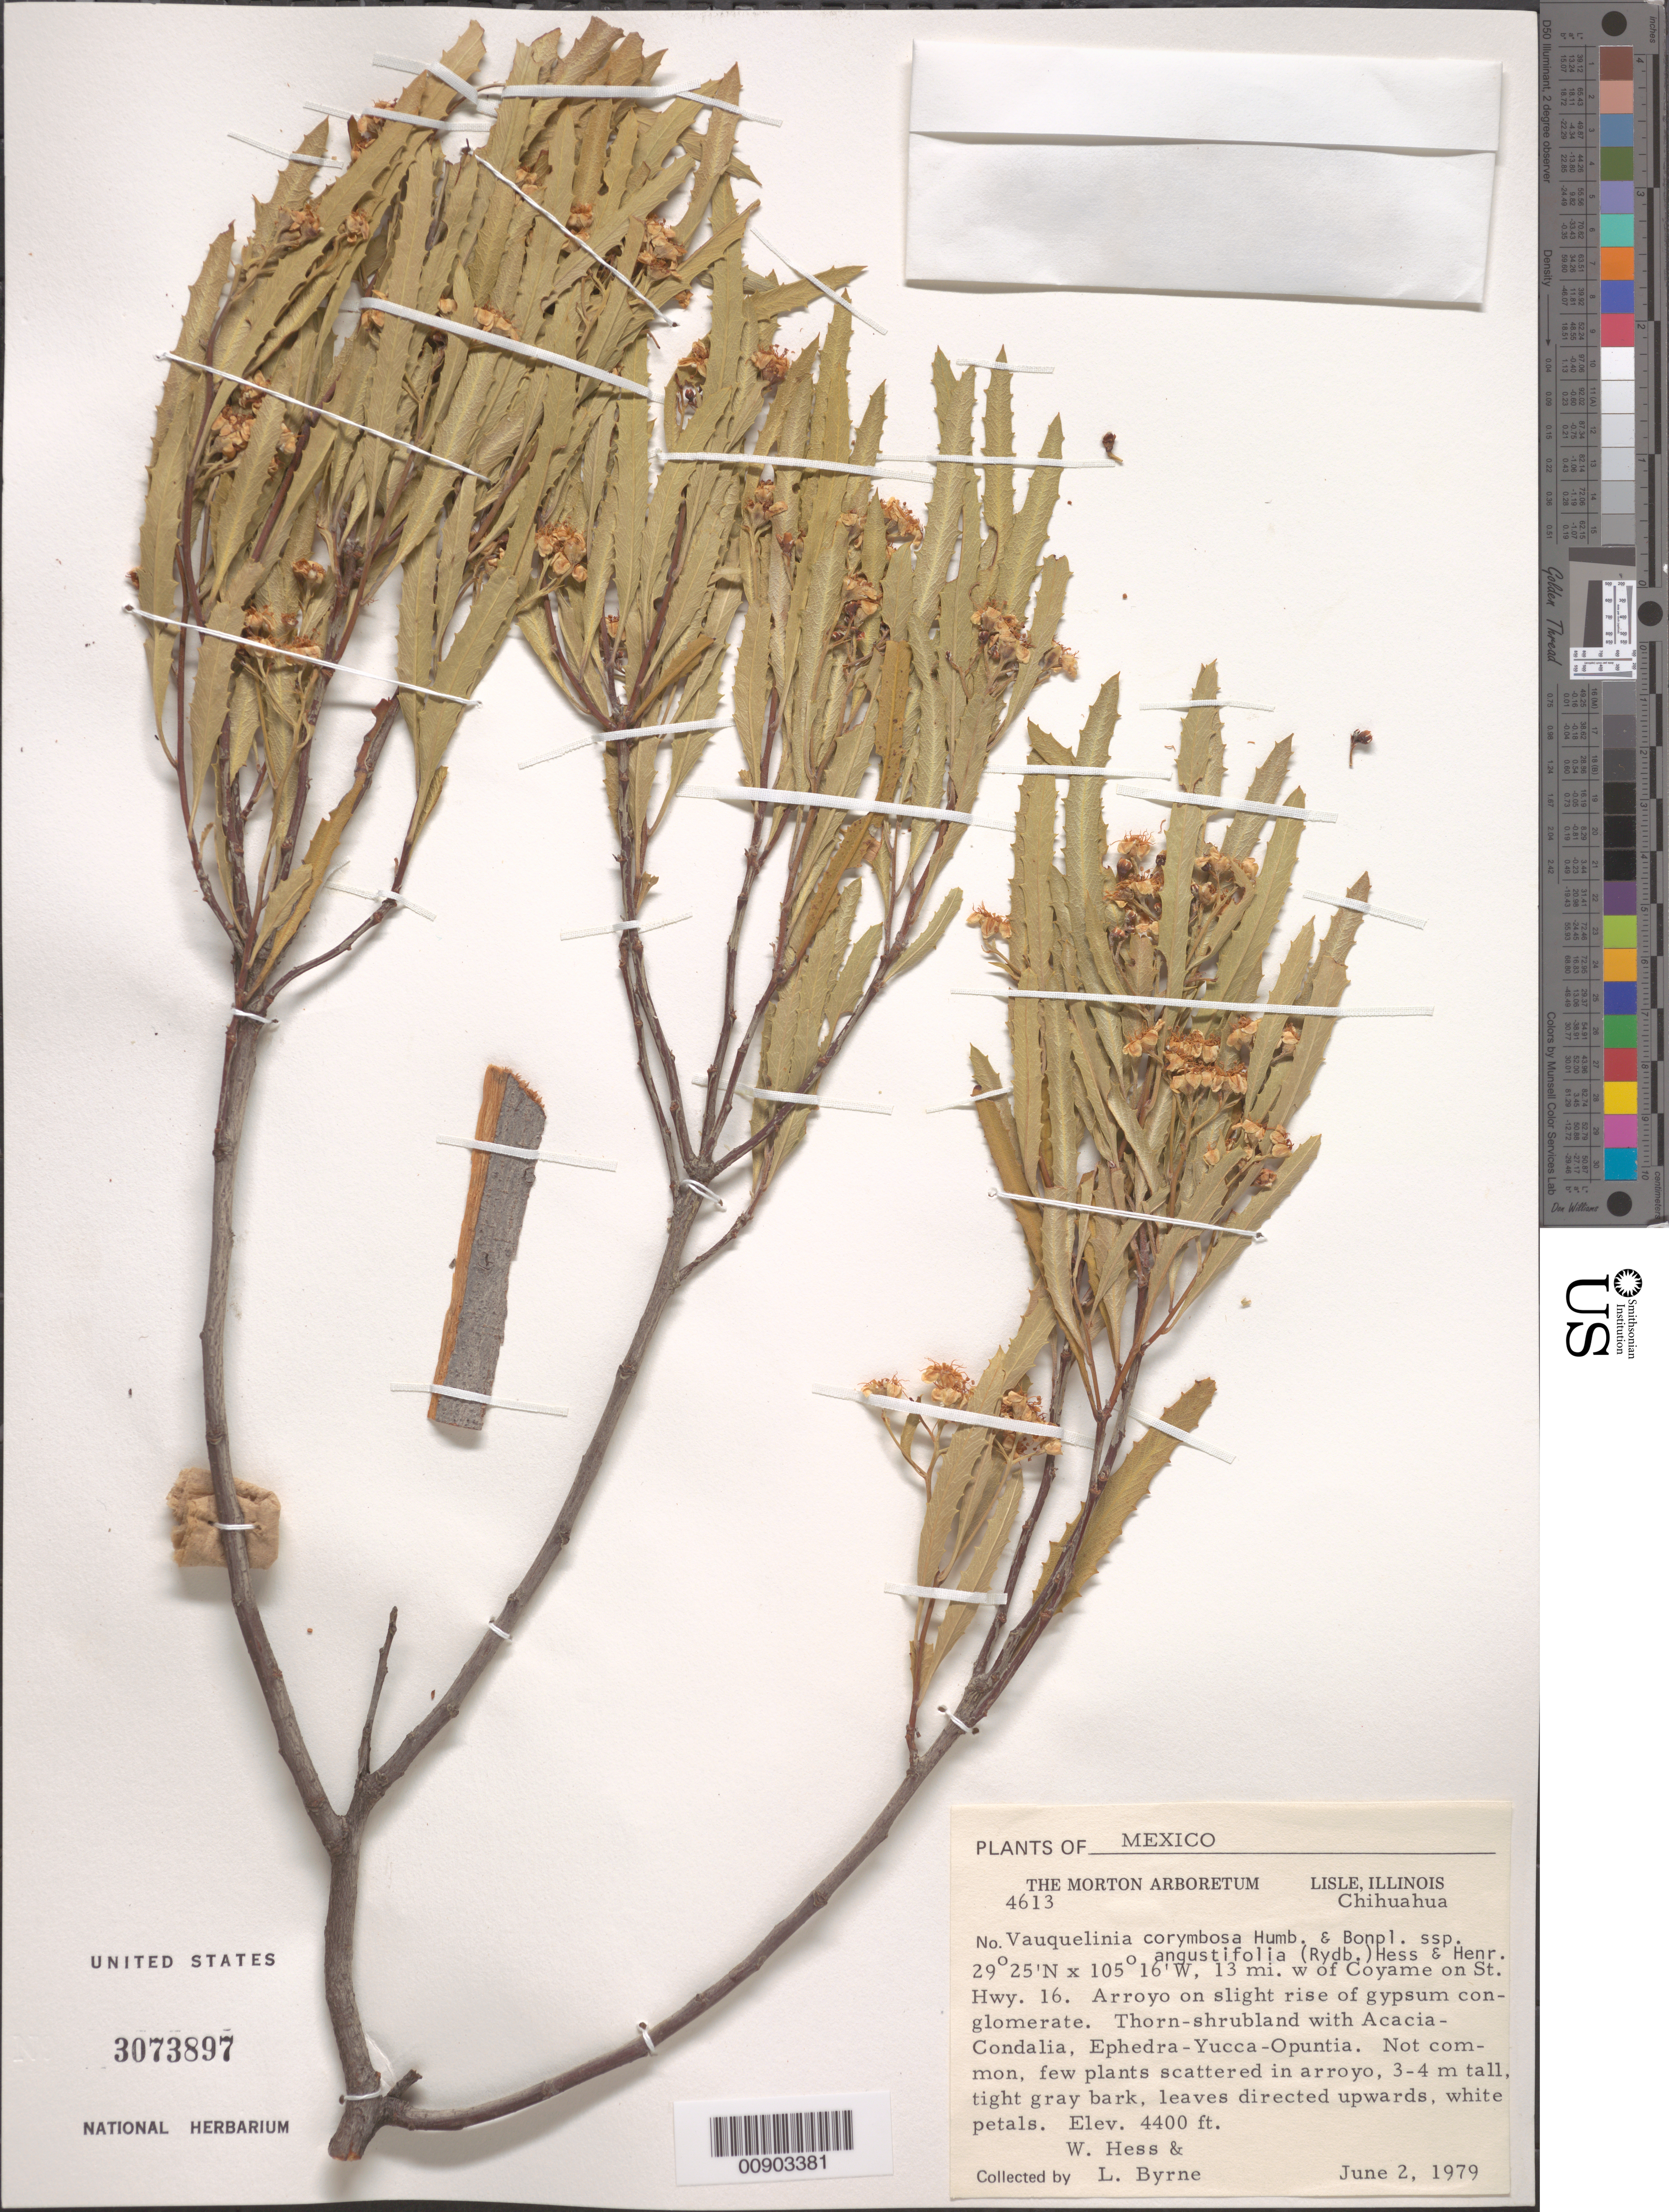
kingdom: Plantae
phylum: Tracheophyta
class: Magnoliopsida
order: Rosales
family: Rosaceae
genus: Vauquelinia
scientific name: Vauquelinia corymbosa subsp. angustifolia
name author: (Rydb.) W.J. Hess & Henrickson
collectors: W. Hess & L. Byrne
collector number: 4613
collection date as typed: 02 Jun 1979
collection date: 1979-06-02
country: Mexico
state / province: Chihuahua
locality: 13 miles W of Coyame on St. Hwy. 16. Chihuahua.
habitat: In arroyo on slight rise of gypsum conglomerate. Thorn-shrubland with Acacia-Condalia, Ephedra-Yucca-Opuntia.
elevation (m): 1341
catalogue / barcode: US 3073897